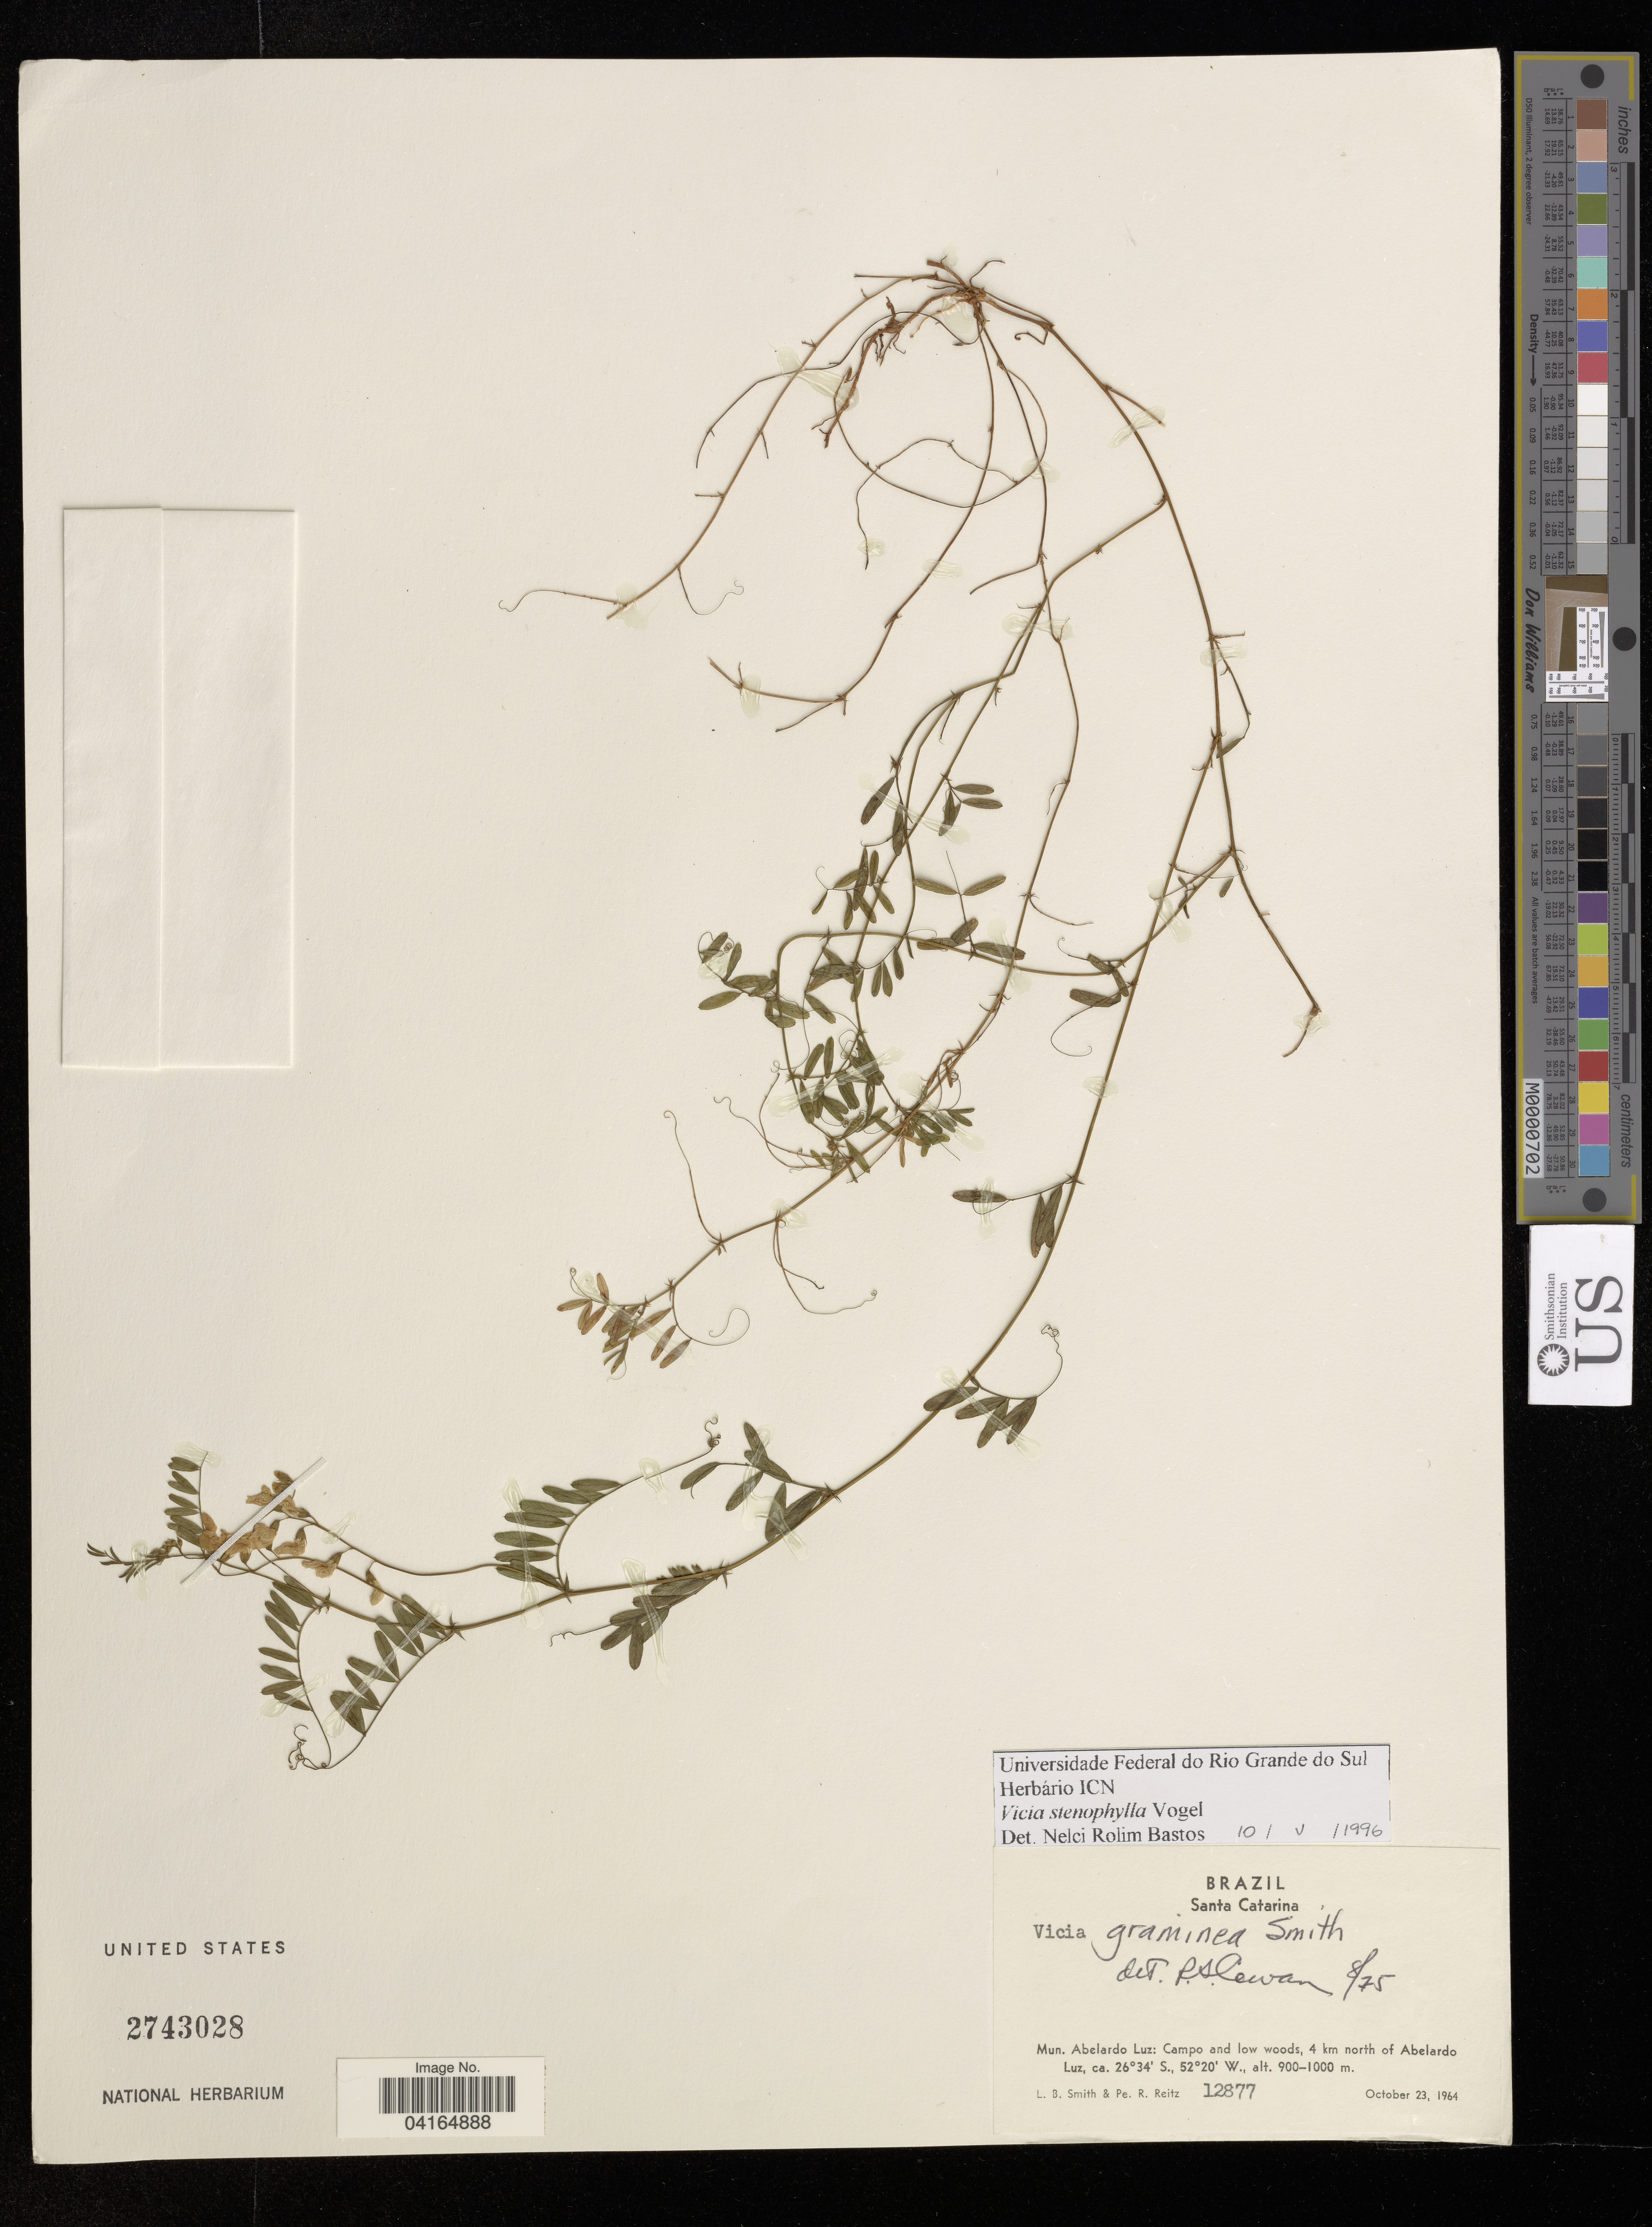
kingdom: Plantae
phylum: Tracheophyta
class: Magnoliopsida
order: Fabales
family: Fabaceae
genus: Vicia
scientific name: Vicia graminea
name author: Sm.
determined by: Hechenleitner, Paulina, RBG Edinburgh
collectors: L. Smith & P. Reitz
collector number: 12877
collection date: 1964-10-23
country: Brazil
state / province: Santa Catarina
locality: Mun. Abelardo Luz: Campo and low woods, 4 km north of Abelardo Luz.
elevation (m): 900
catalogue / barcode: US 2743028